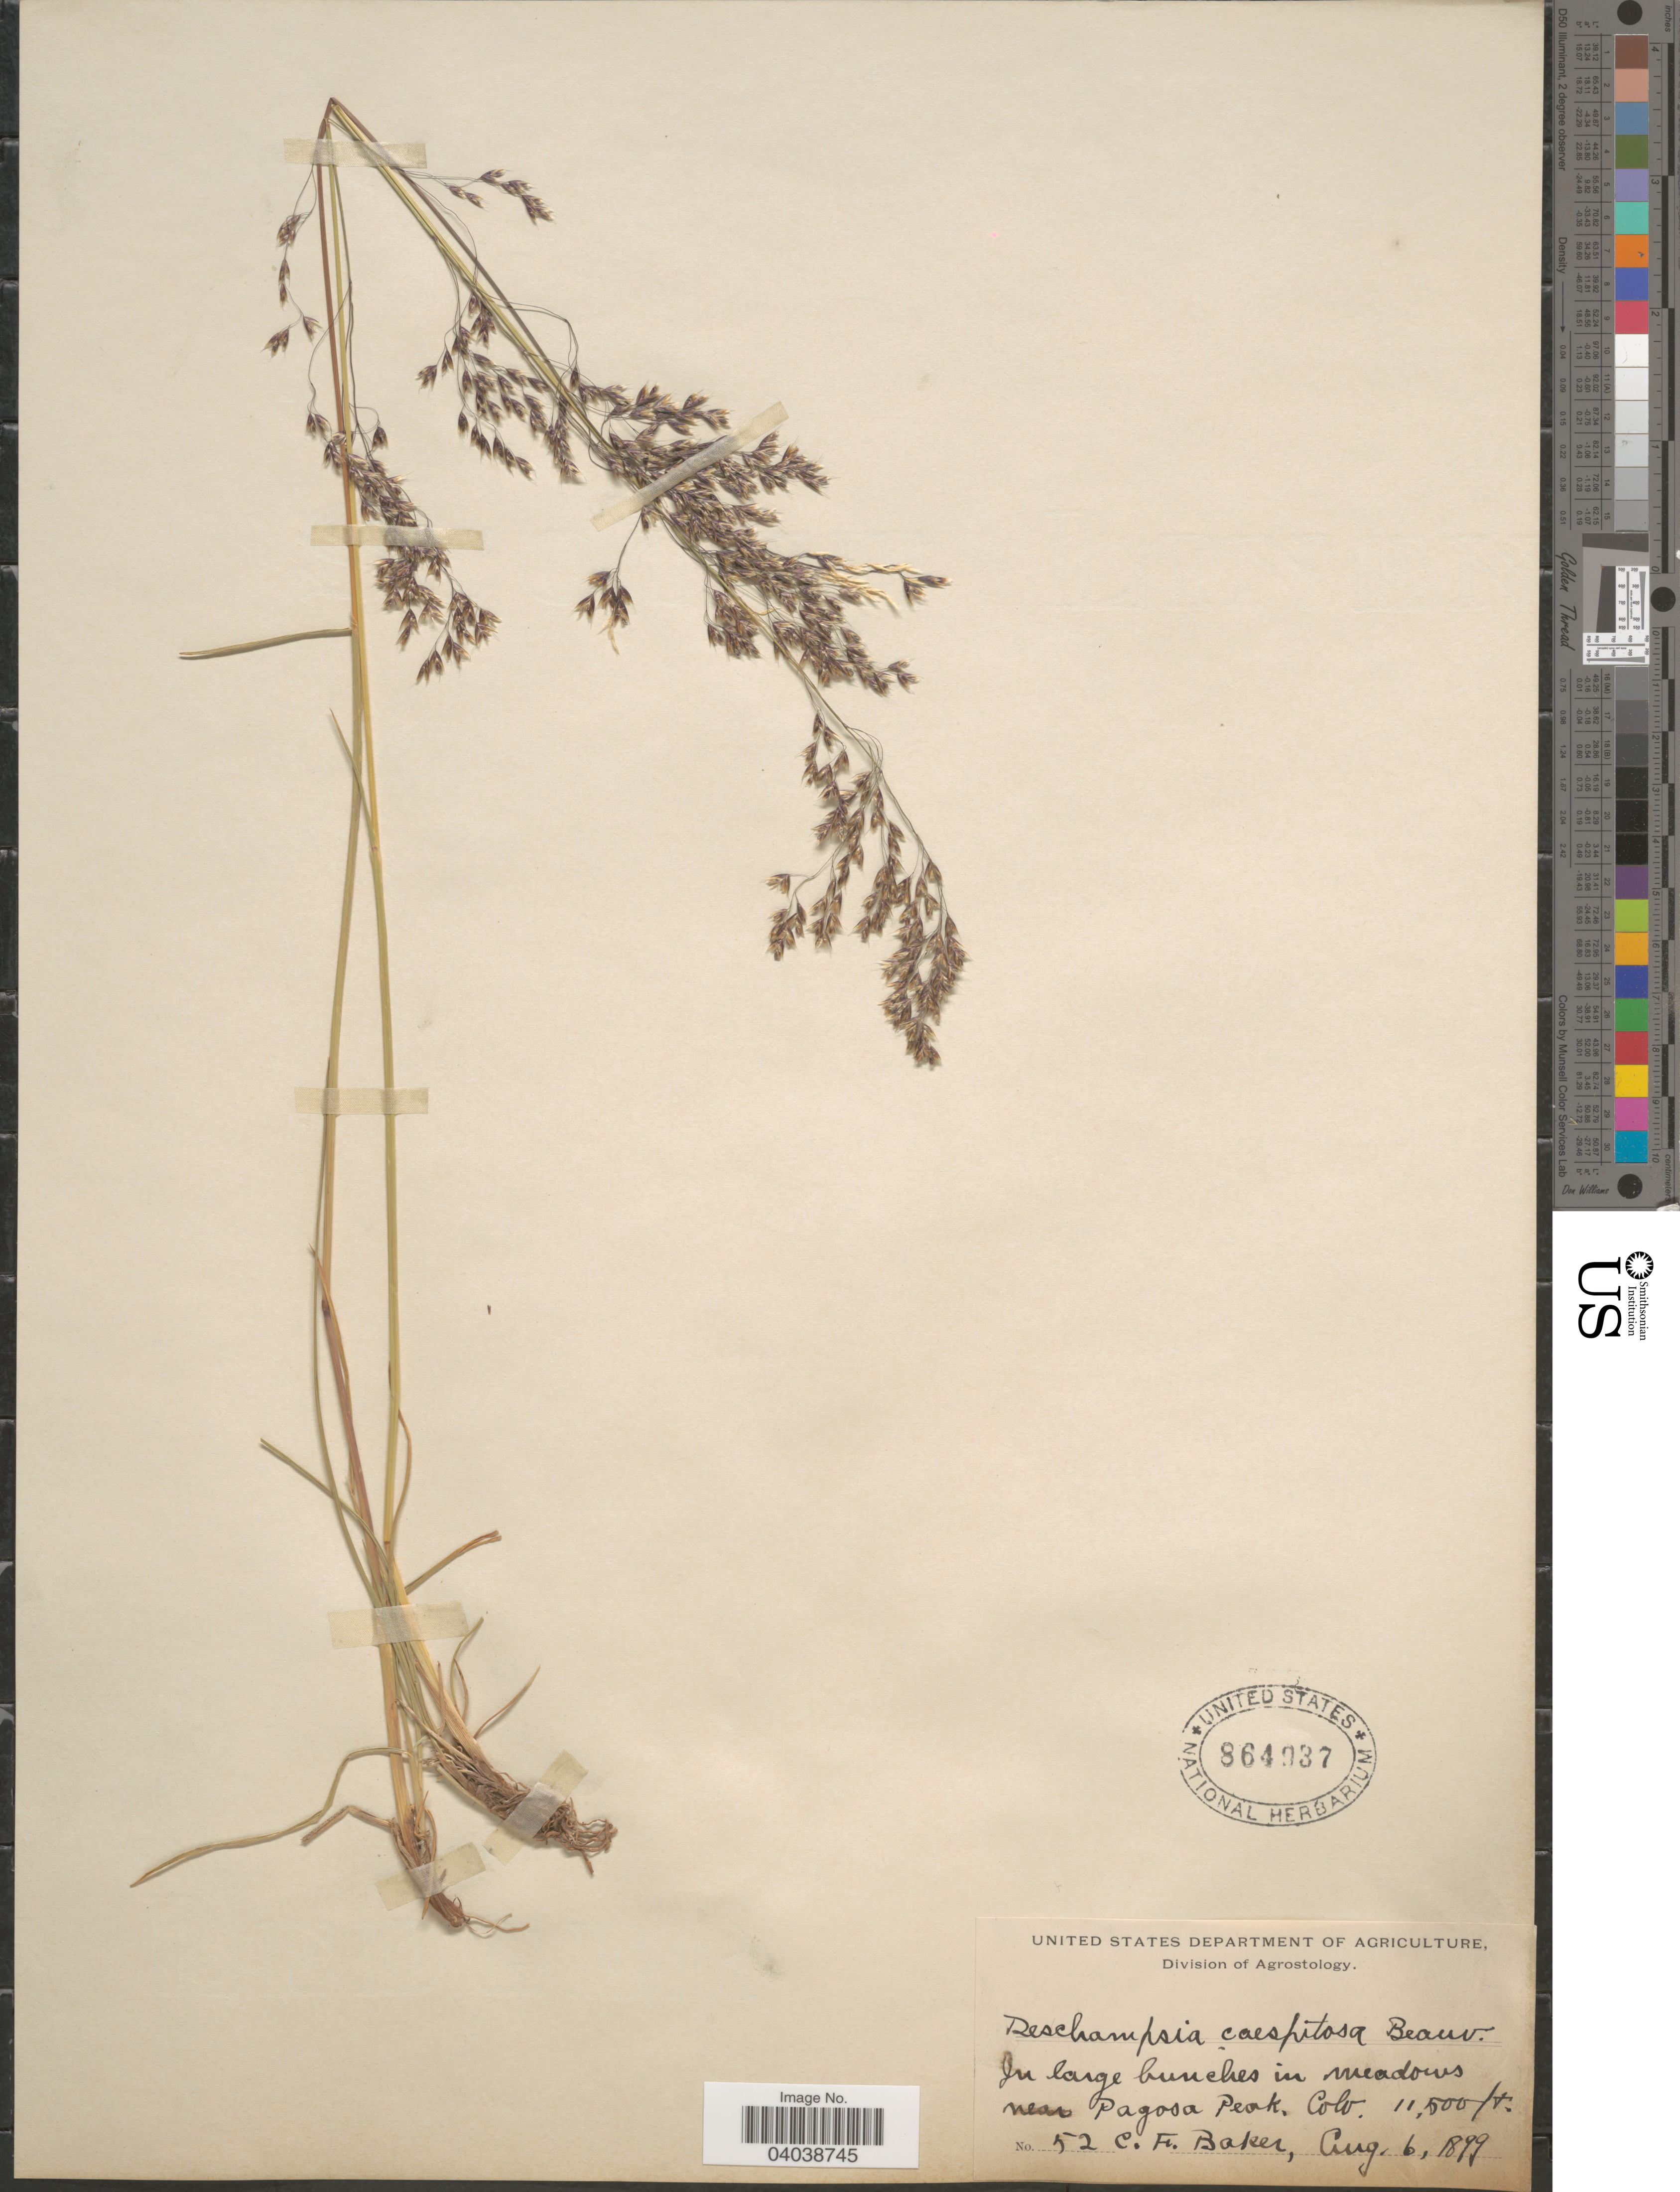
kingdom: Plantae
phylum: Tracheophyta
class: Liliopsida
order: Poales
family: Poaceae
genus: Deschampsia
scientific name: Deschampsia cespitosa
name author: (L.) P. Beauv.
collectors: C. F. Baker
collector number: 52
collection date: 1899-08-06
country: United States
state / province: Colorado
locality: Near Pagosa Peak.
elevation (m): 3505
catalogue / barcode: US 864937